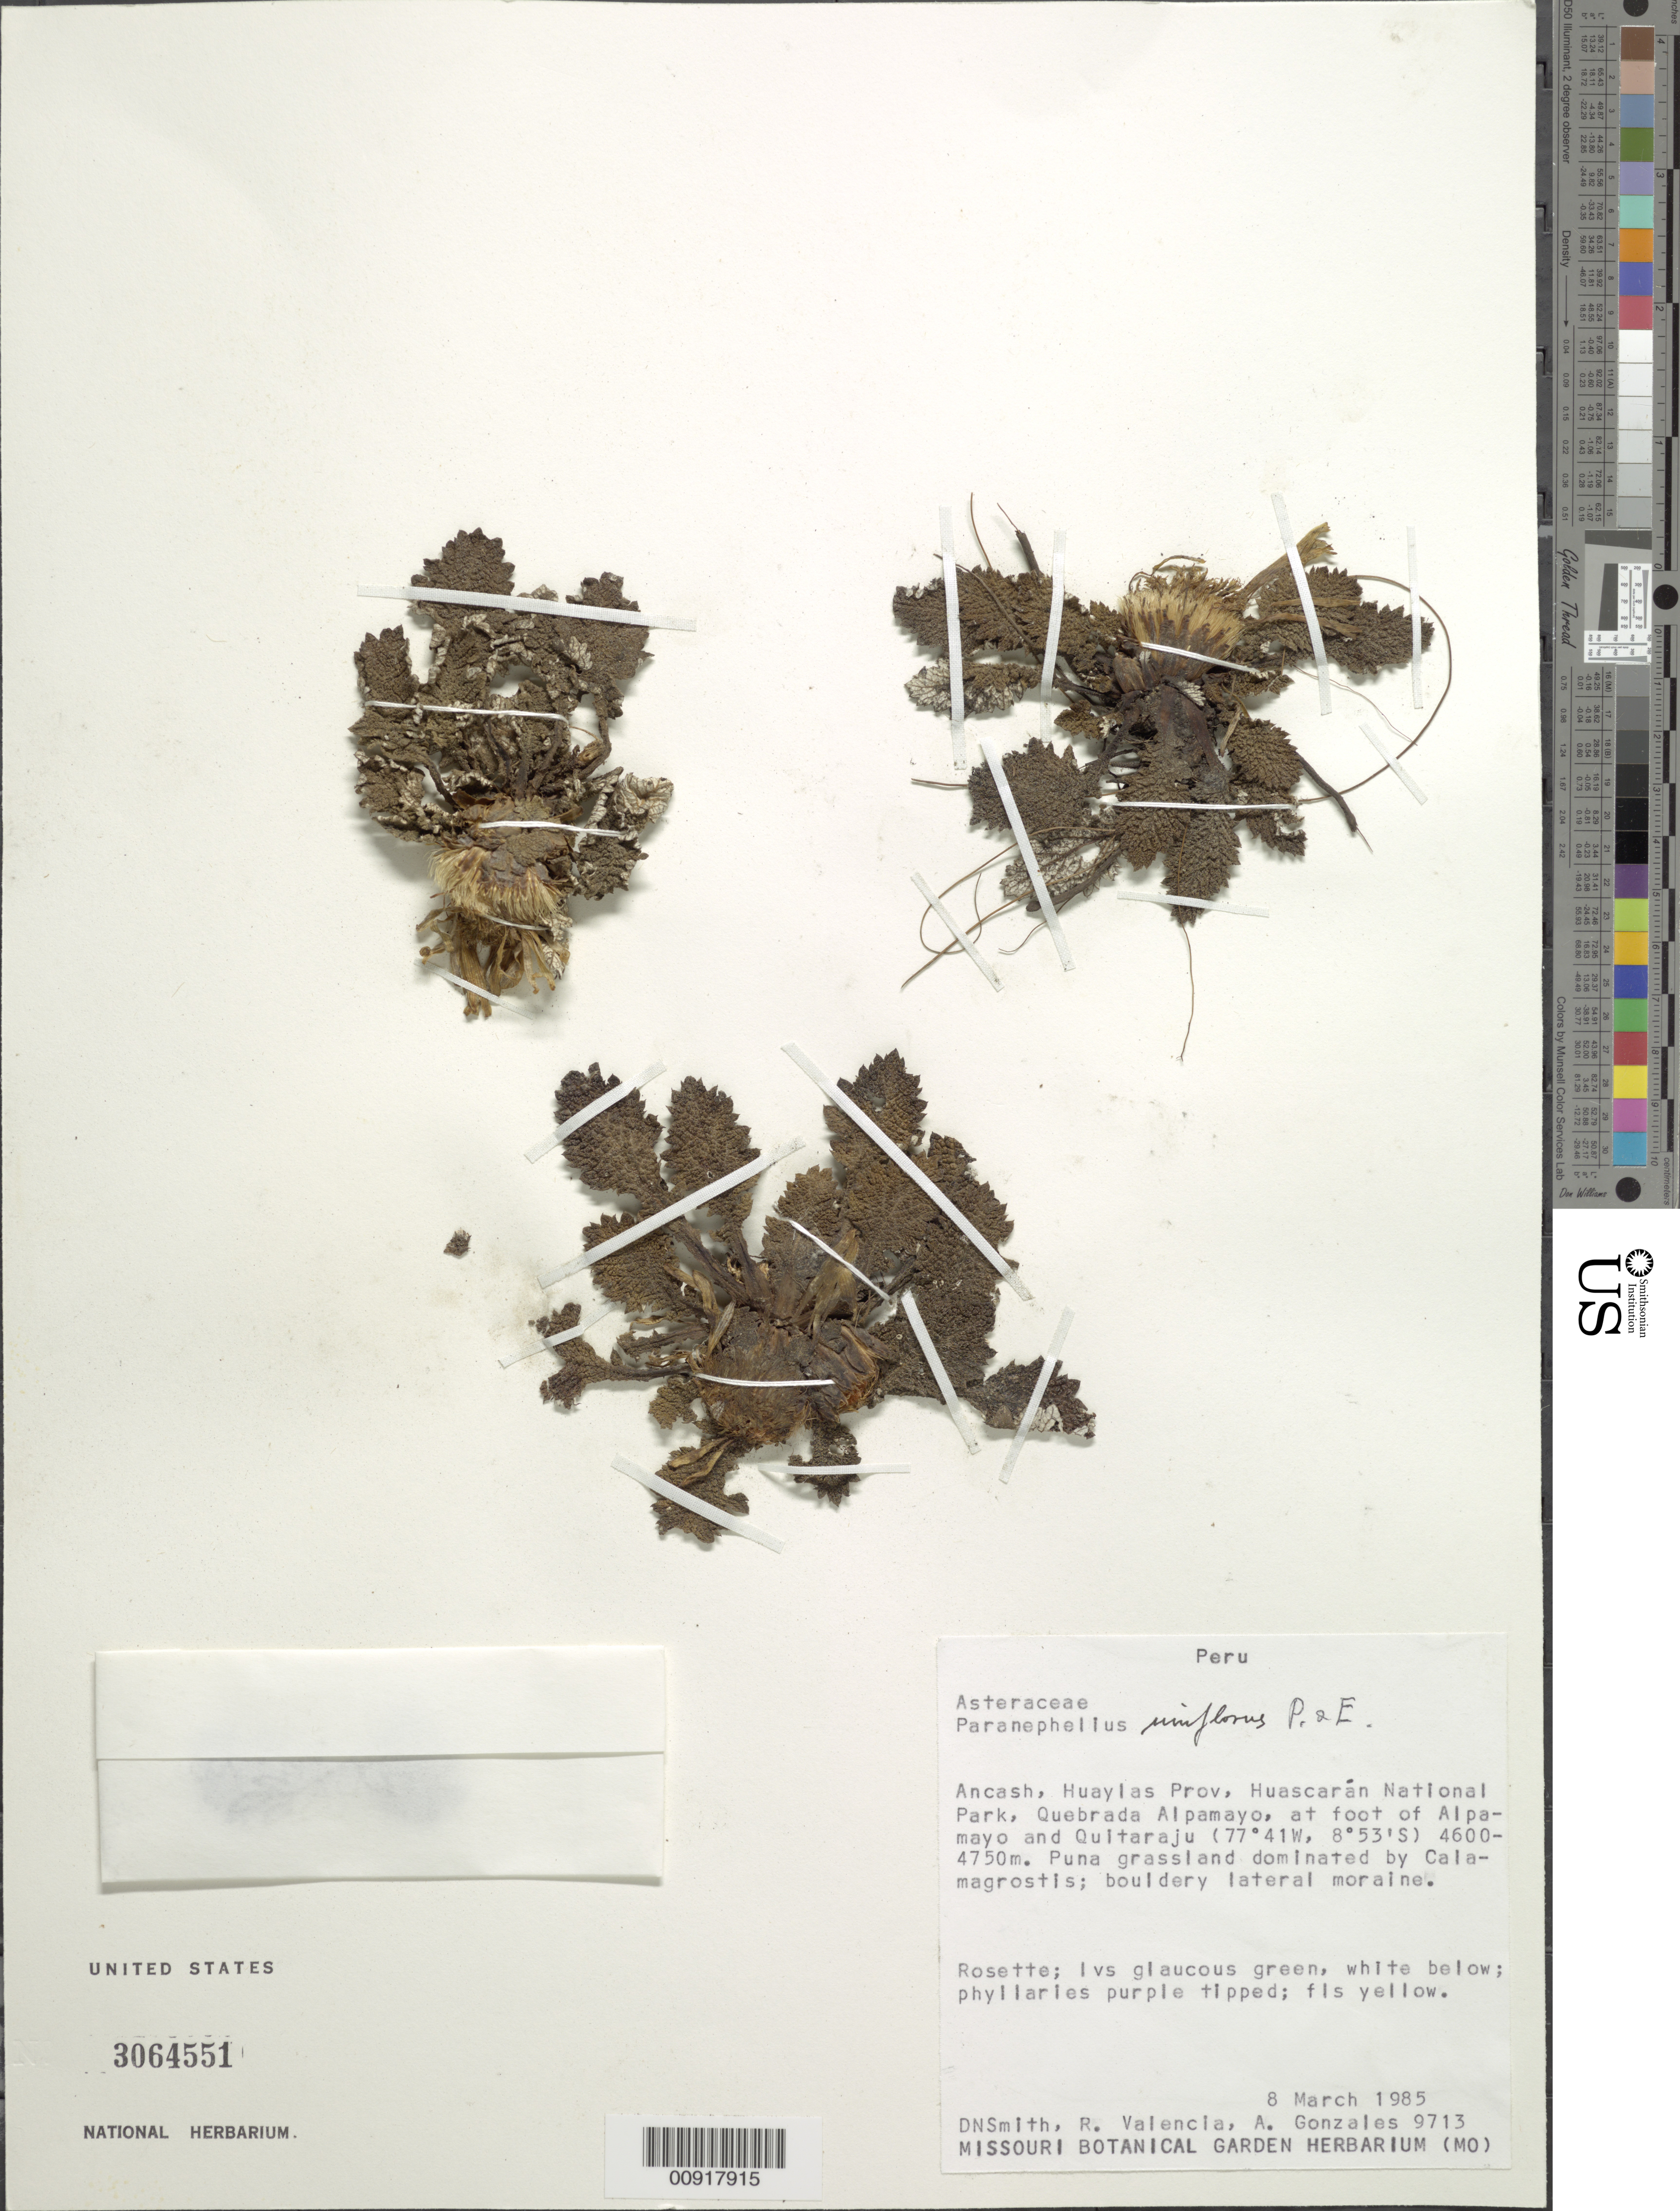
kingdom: Plantae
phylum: Tracheophyta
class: Magnoliopsida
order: Asterales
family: Asteraceae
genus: Paranephelius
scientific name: Paranephelius uniflorus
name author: Poepp. & Endl.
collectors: R. Valencia & A. Gonzáles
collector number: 9713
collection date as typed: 8 March 1985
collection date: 1985-03-08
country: Peru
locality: Ancash, Huaylas Prov., Huascarán National Park, Quebrada Alpamayo, at foot of Alpamayo and Quitaraju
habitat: Puna grassland dominated by Calamagrostis; bouldery lateral moraine; ETC.]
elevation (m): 4600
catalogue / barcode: US 3064551